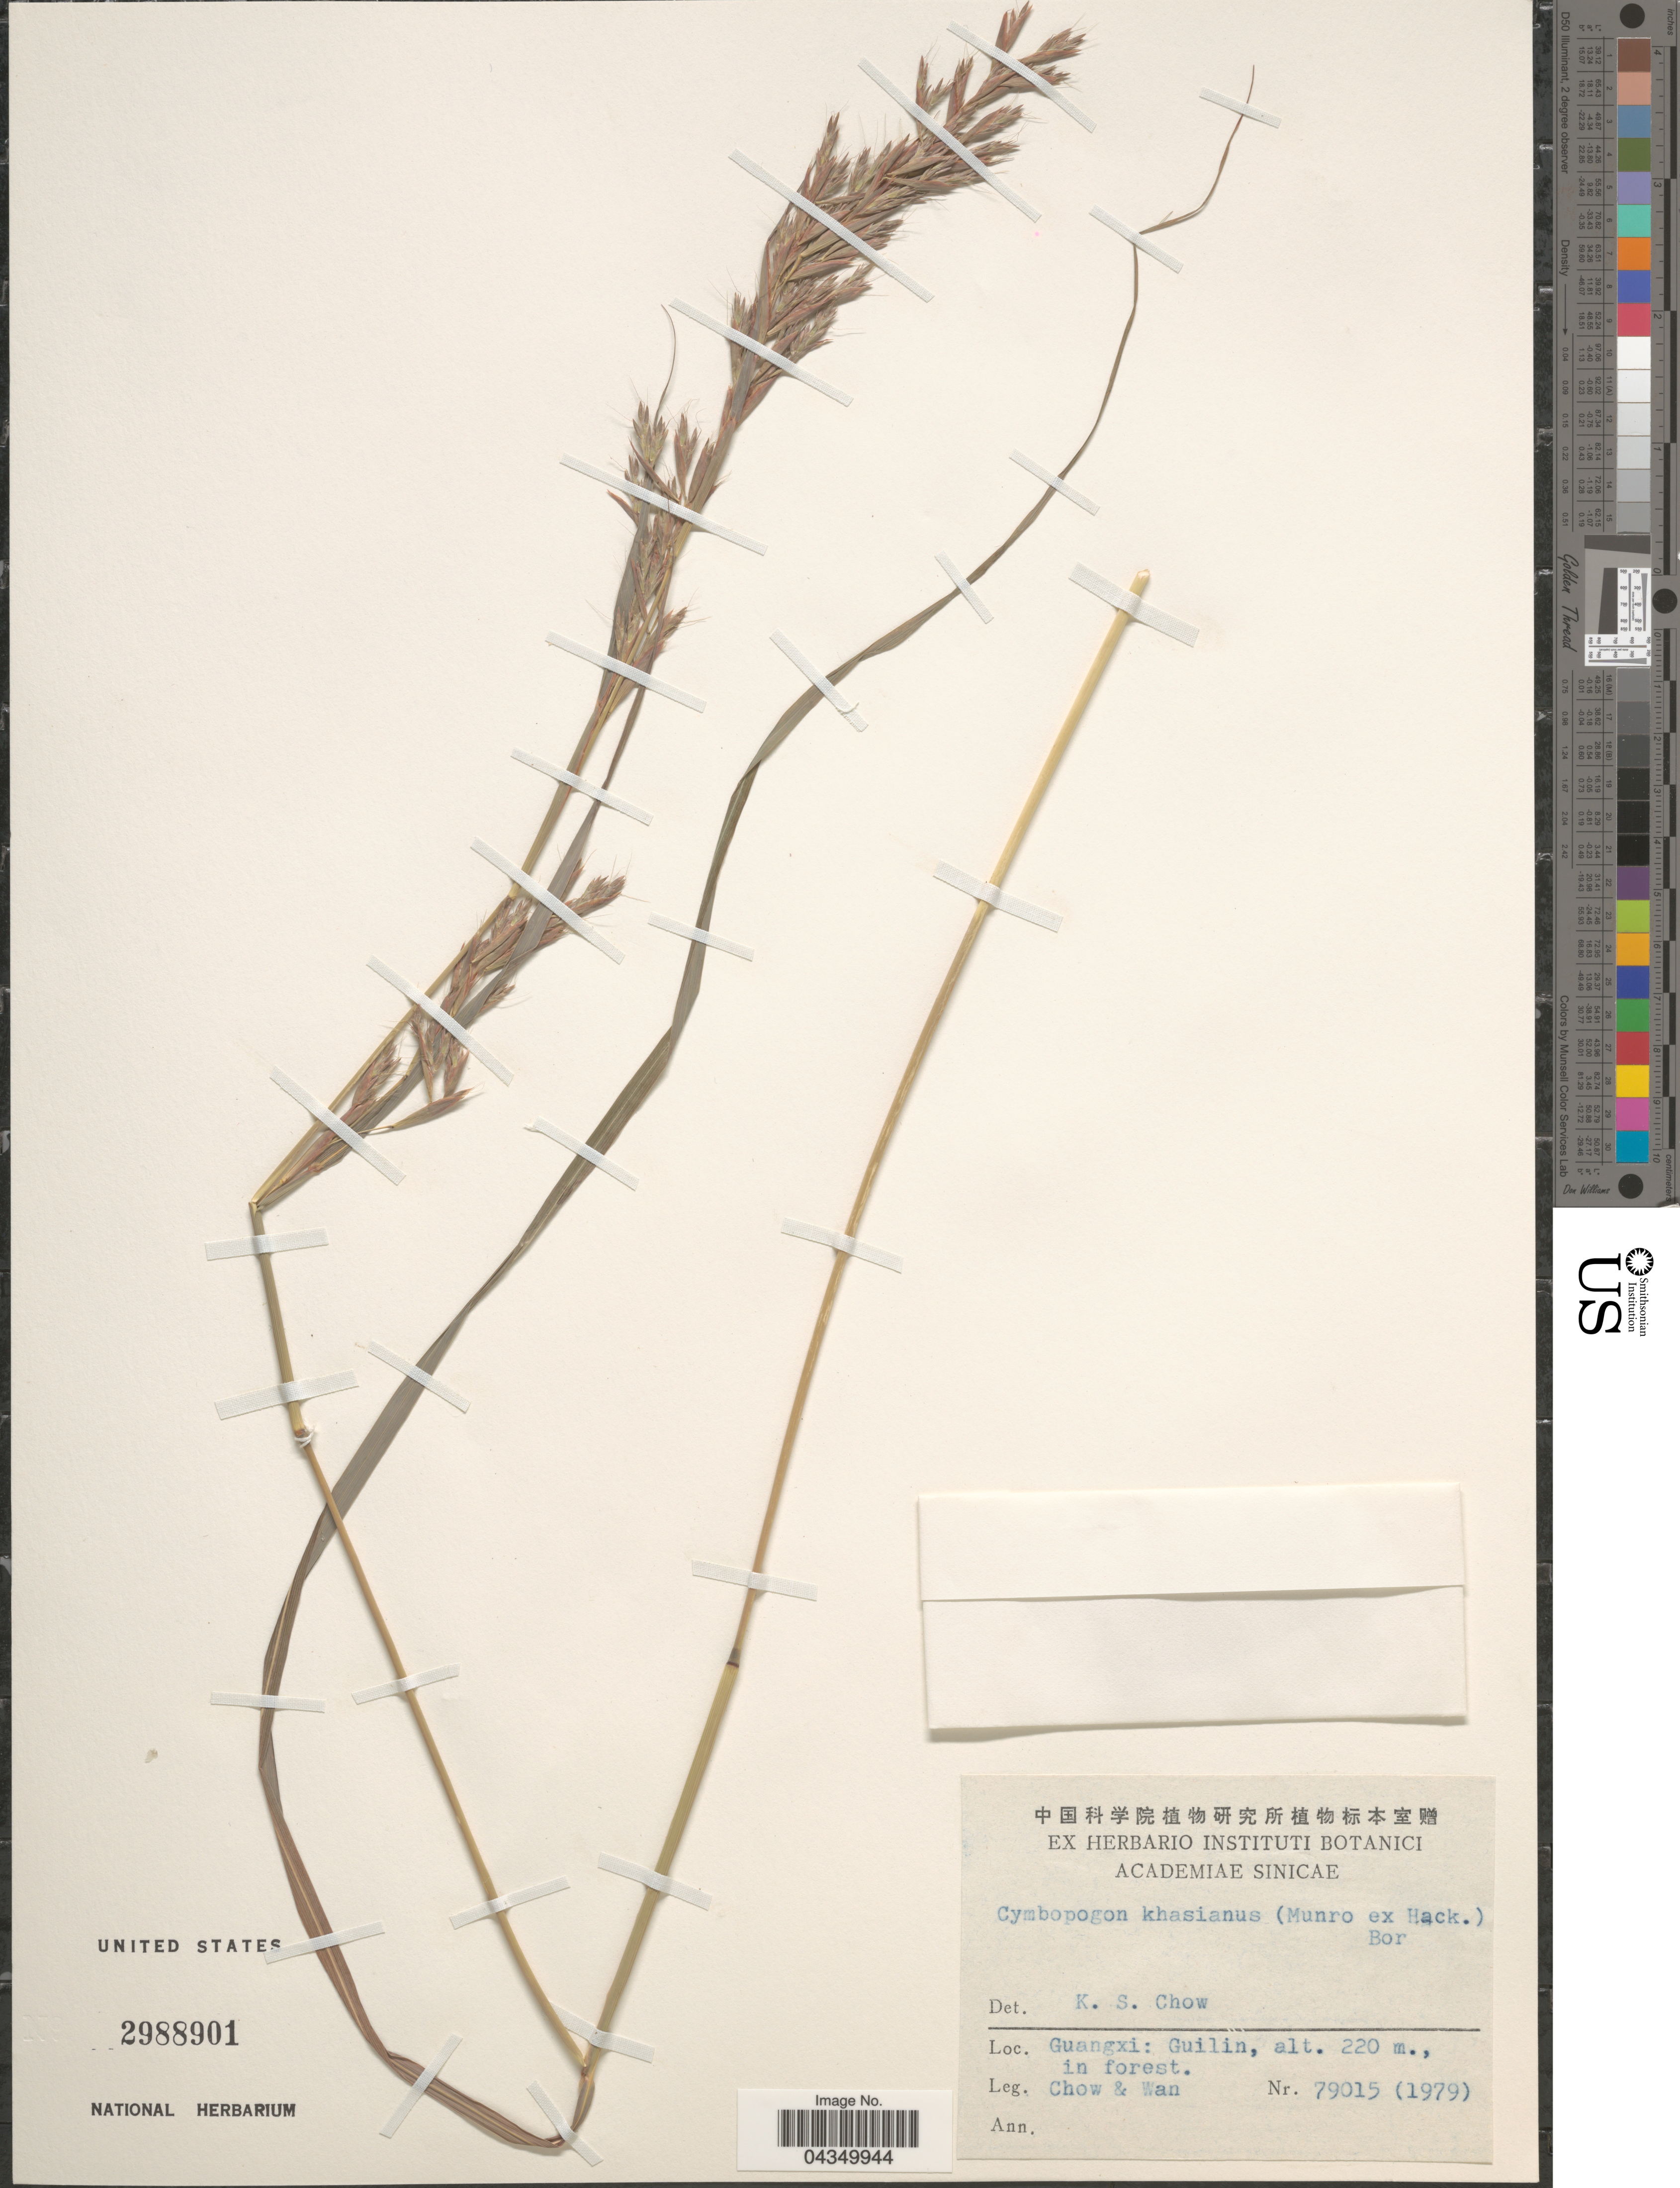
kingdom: Plantae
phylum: Tracheophyta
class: Liliopsida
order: Poales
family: Poaceae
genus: Cymbopogon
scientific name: Cymbopogon khasianus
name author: (Hack.) Stapf ex Bor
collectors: Chow, -- & -. Wan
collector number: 79015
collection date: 1979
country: China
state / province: Guangxi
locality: Guilin.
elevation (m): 220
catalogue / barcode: US 2988901